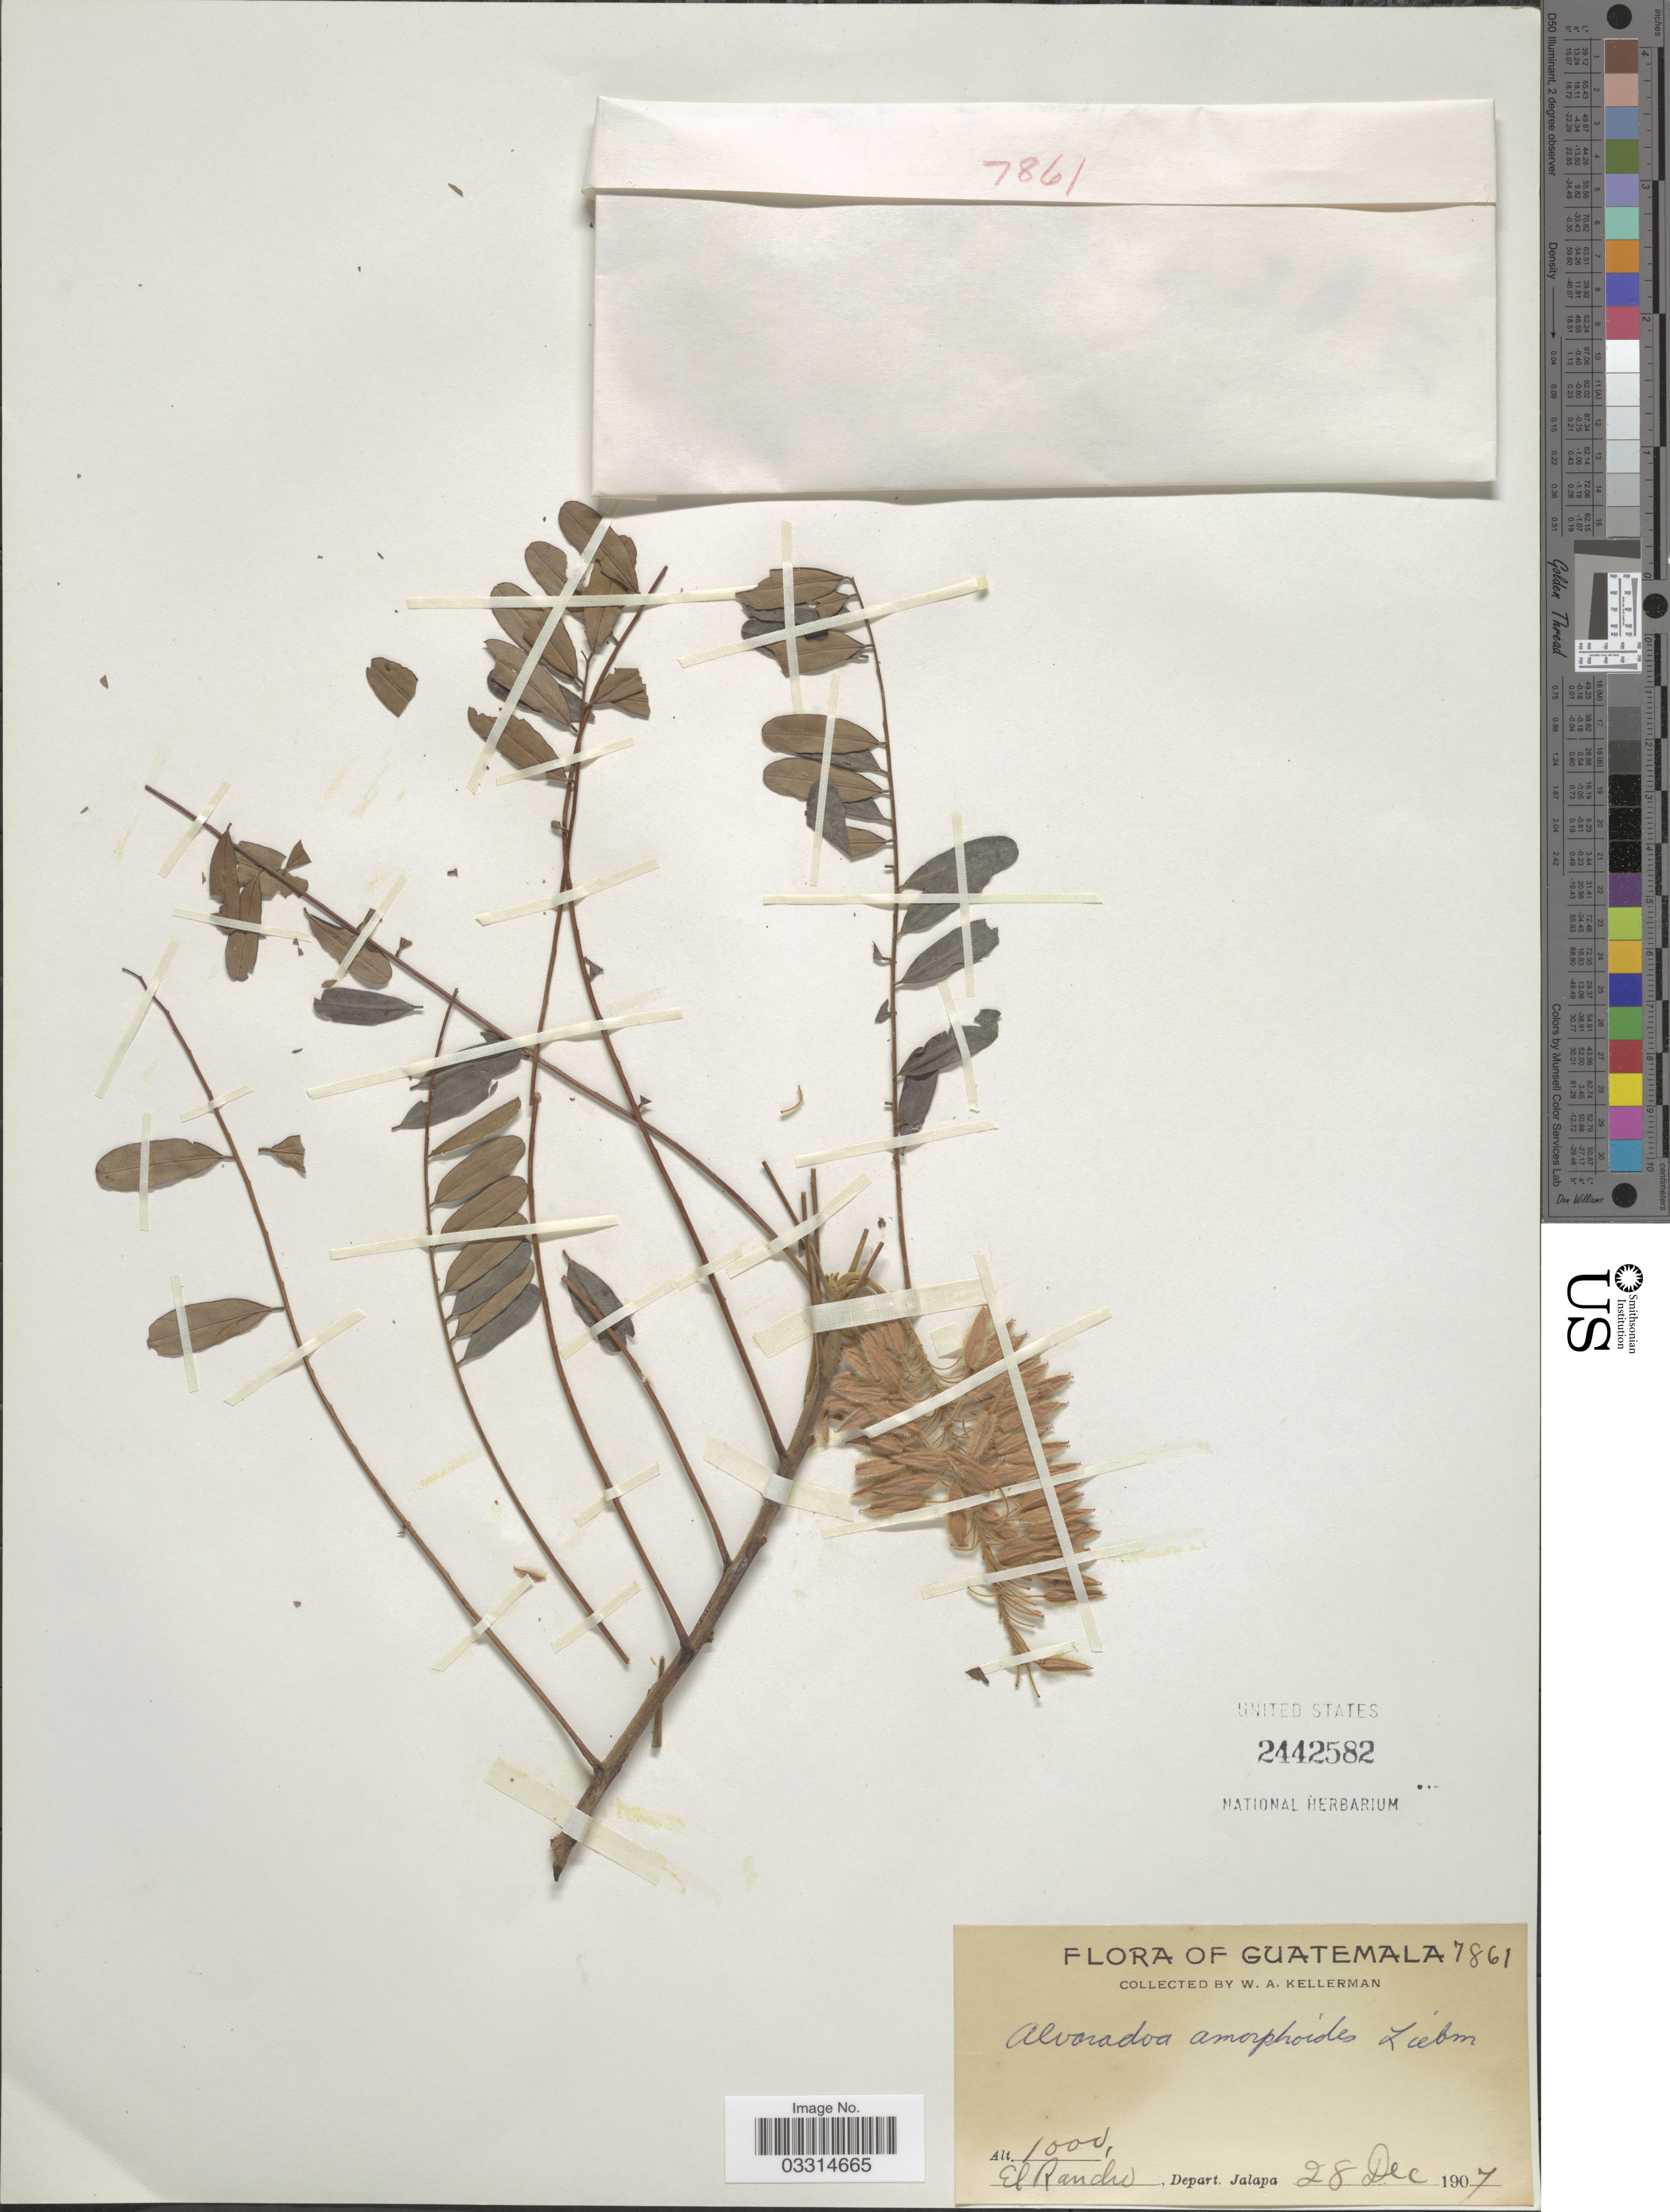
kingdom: Plantae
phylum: Tracheophyta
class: Magnoliopsida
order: Picramniales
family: Picramniaceae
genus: Alvaradoa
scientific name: Alvaradoa amorphoides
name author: Liebm.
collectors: W. Kellerman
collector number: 7861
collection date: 1907-12-28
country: Guatemala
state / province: Jalapa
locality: El Rancho, Depart. Jalapa.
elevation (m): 305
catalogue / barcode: US 2442582